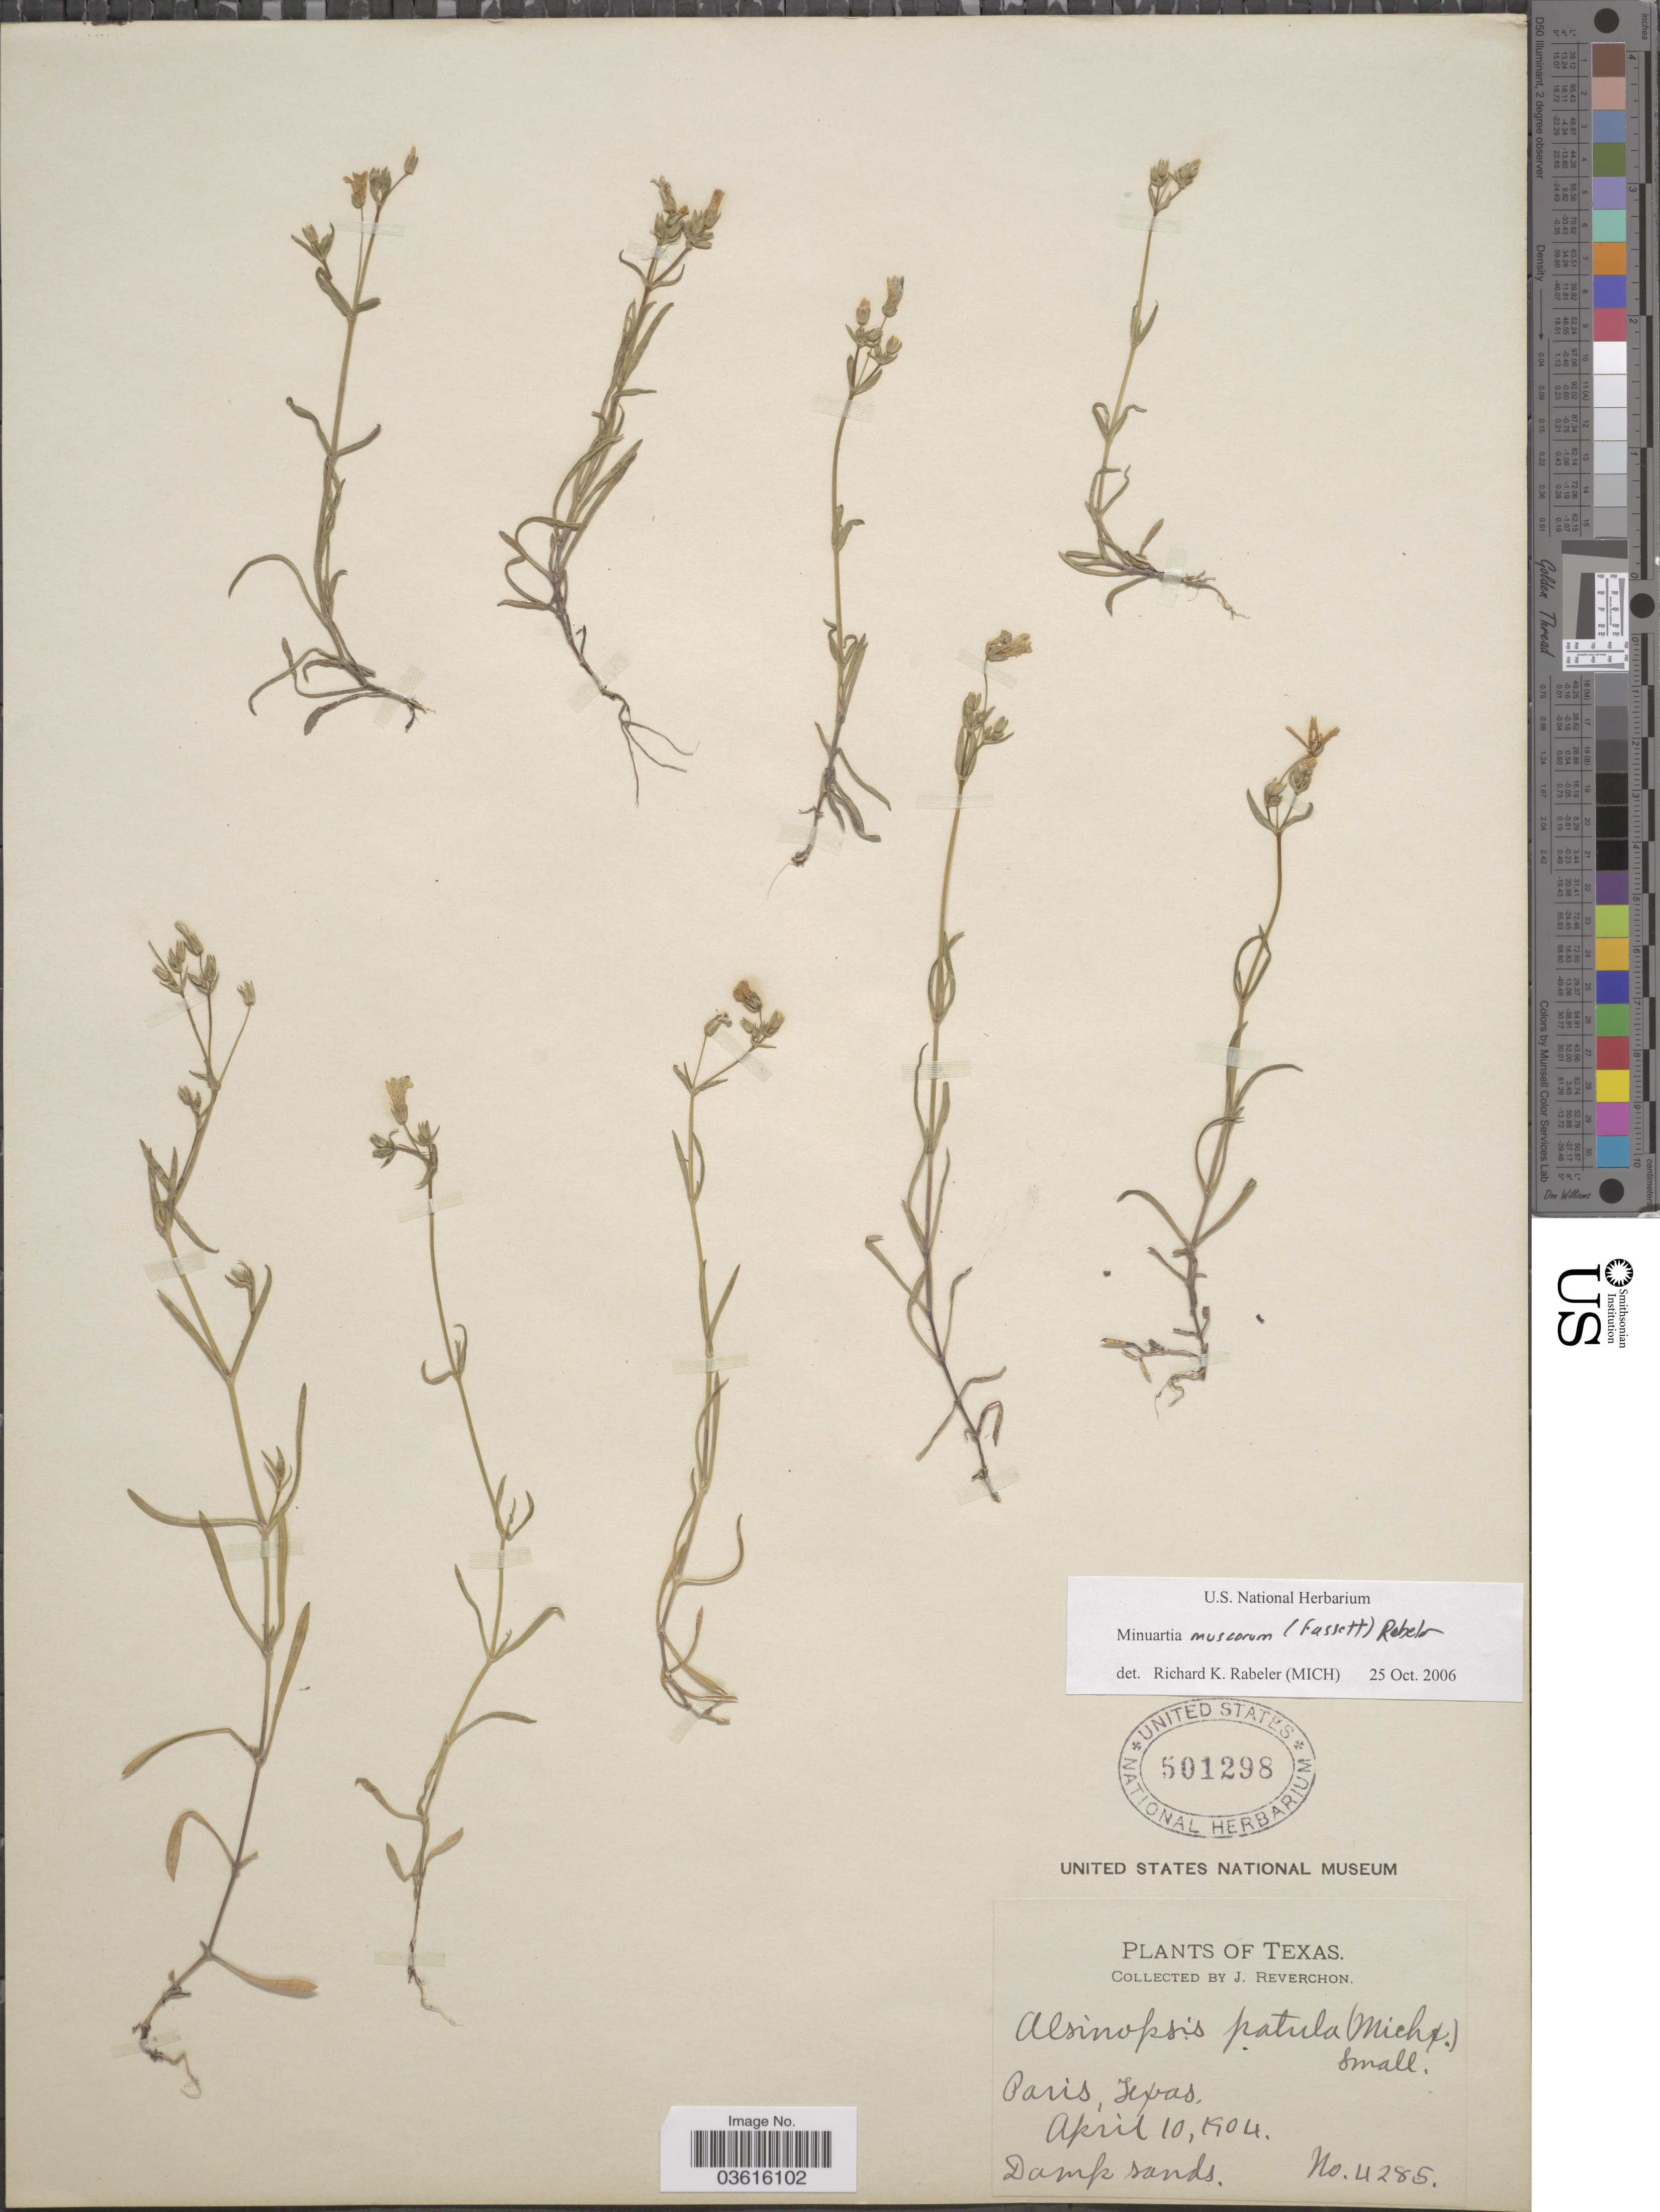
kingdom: Plantae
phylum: Tracheophyta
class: Magnoliopsida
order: Caryophyllales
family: Caryophyllaceae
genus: Minuartia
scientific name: Minuartia muscorum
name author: (Fassett) Rabeler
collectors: J. Reverchon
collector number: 4285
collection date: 1904-04-10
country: United States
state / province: Texas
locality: Paris.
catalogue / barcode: US 501298